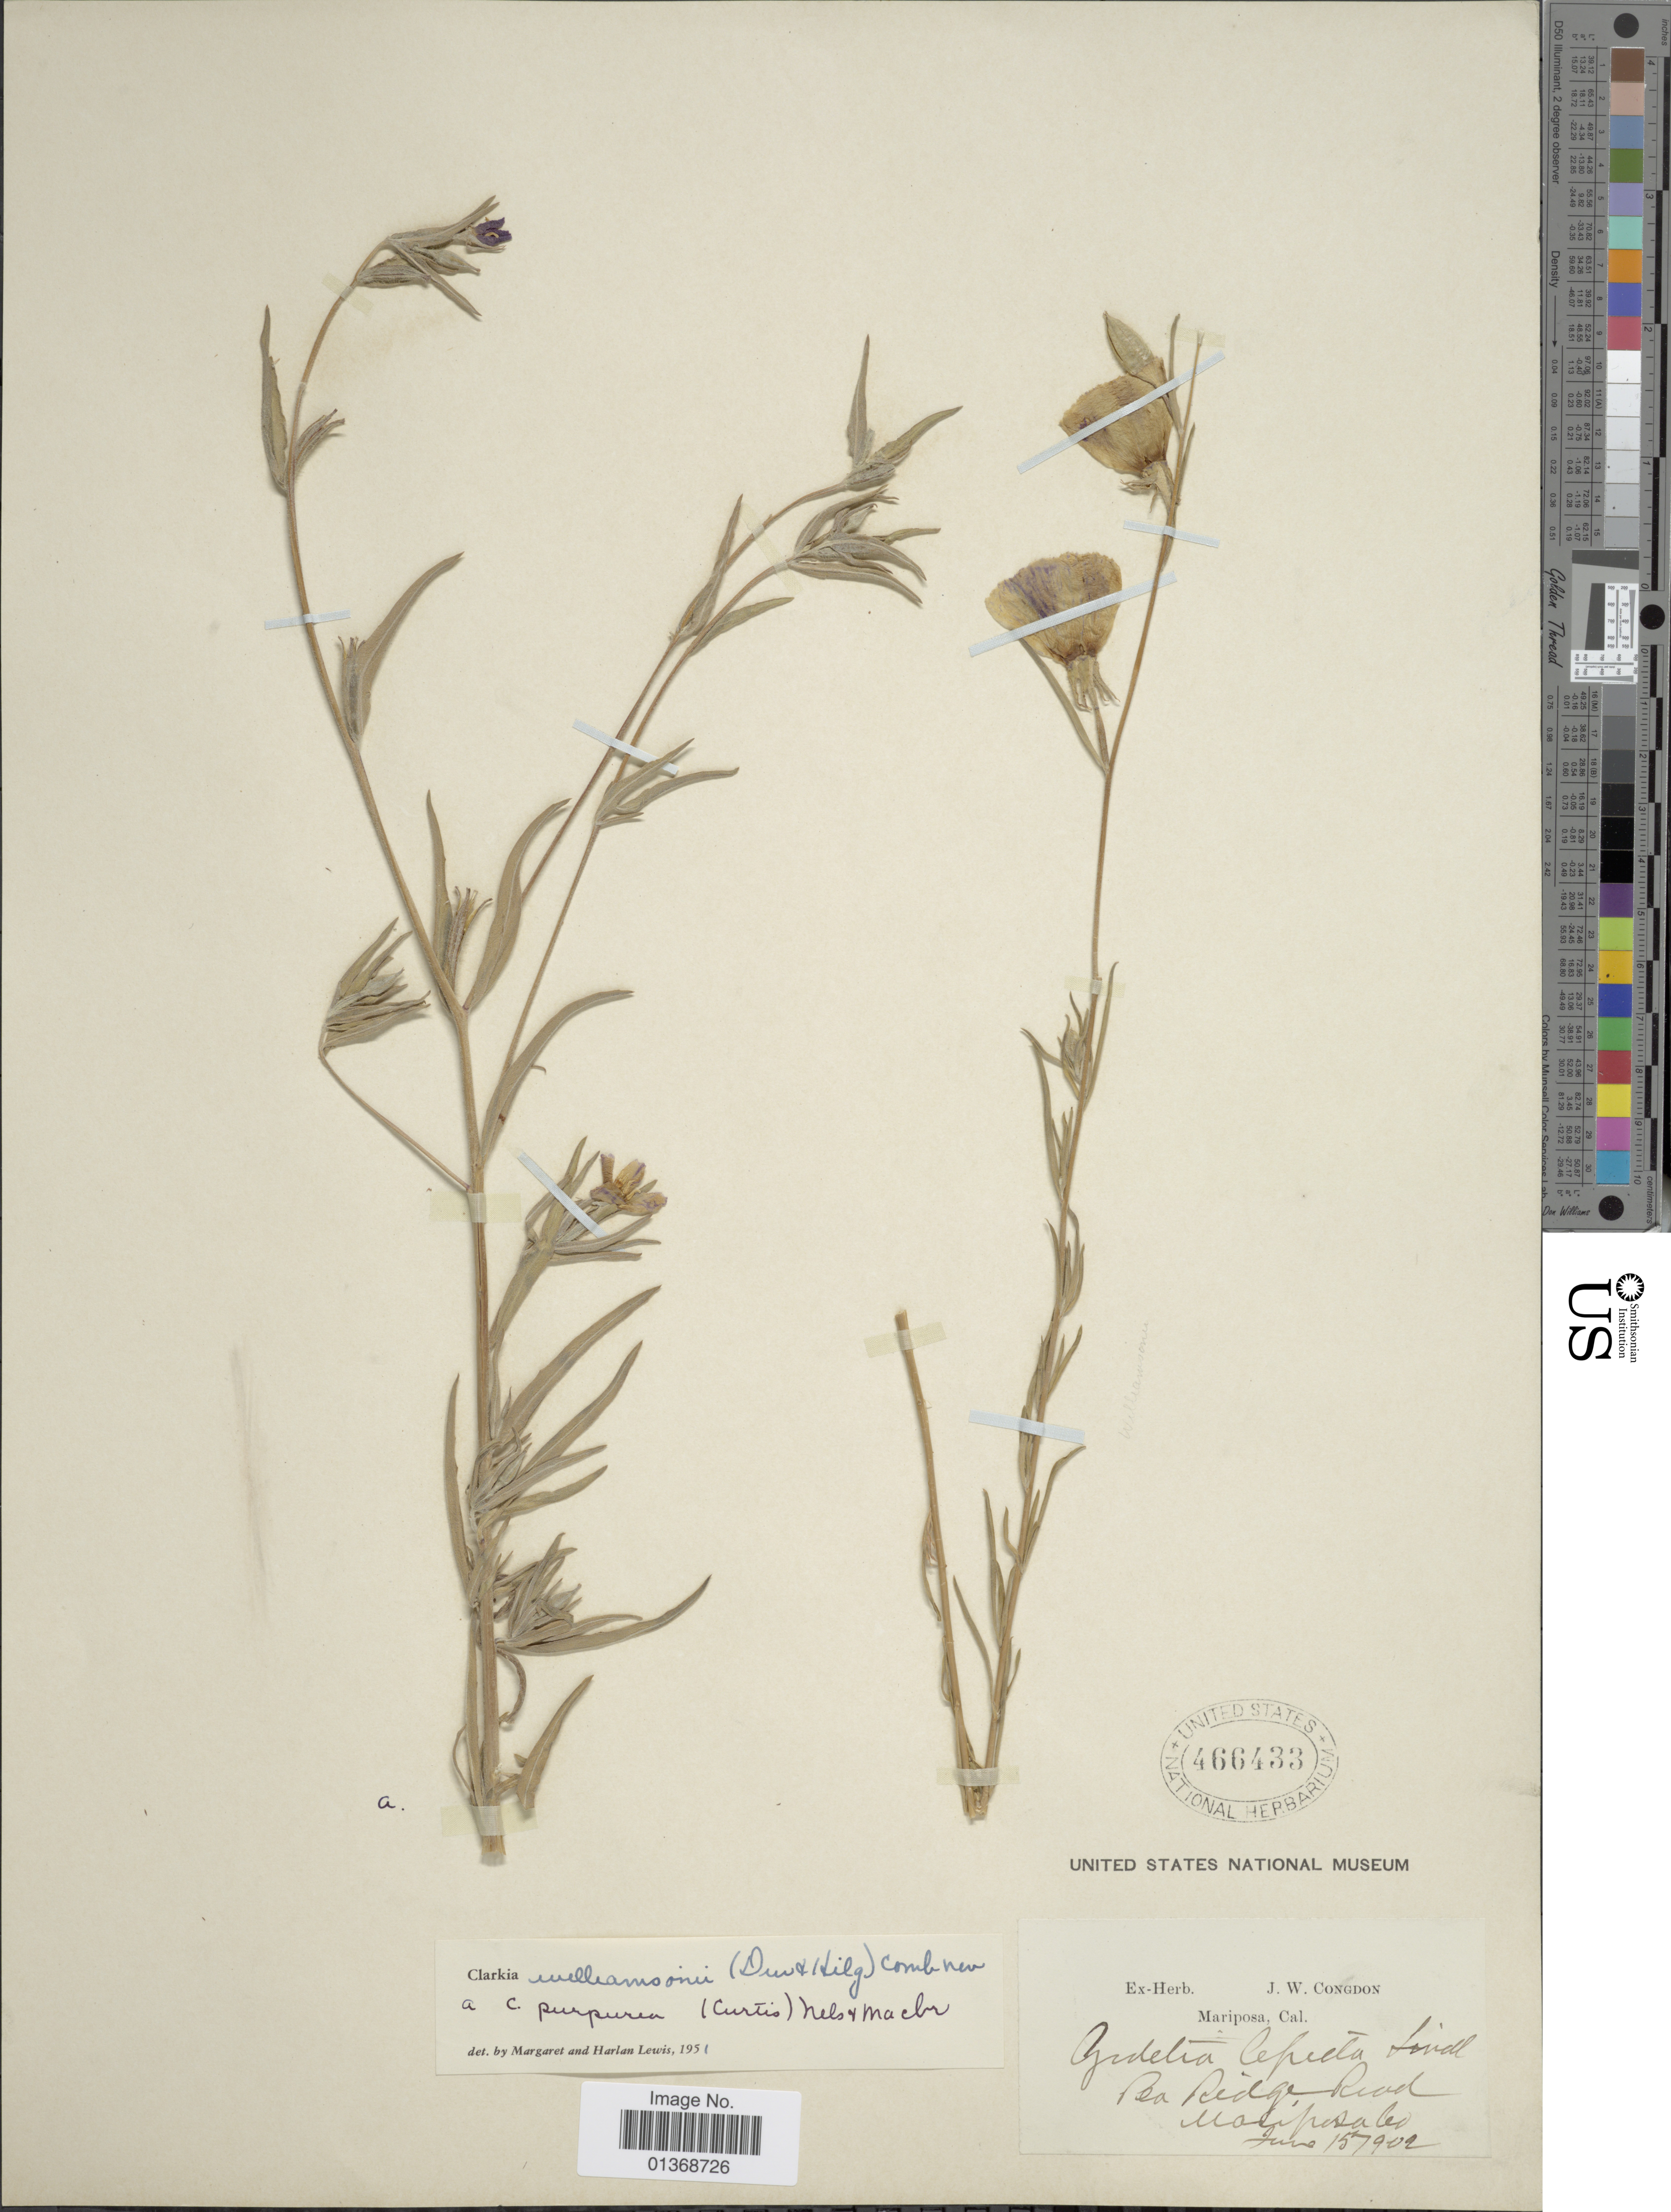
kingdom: Plantae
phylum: Tracheophyta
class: Magnoliopsida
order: Myrtales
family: Onagraceae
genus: Clarkia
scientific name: Clarkia williamsonii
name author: (Durand & Hilg.) F. H. Lewis & M.E. Lewis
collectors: J. W. Congdon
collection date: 1902-06-15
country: United States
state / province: California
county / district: Mariposa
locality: Mariposa, Pea Ridge Road, Mariposa Co.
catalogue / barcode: US 466433